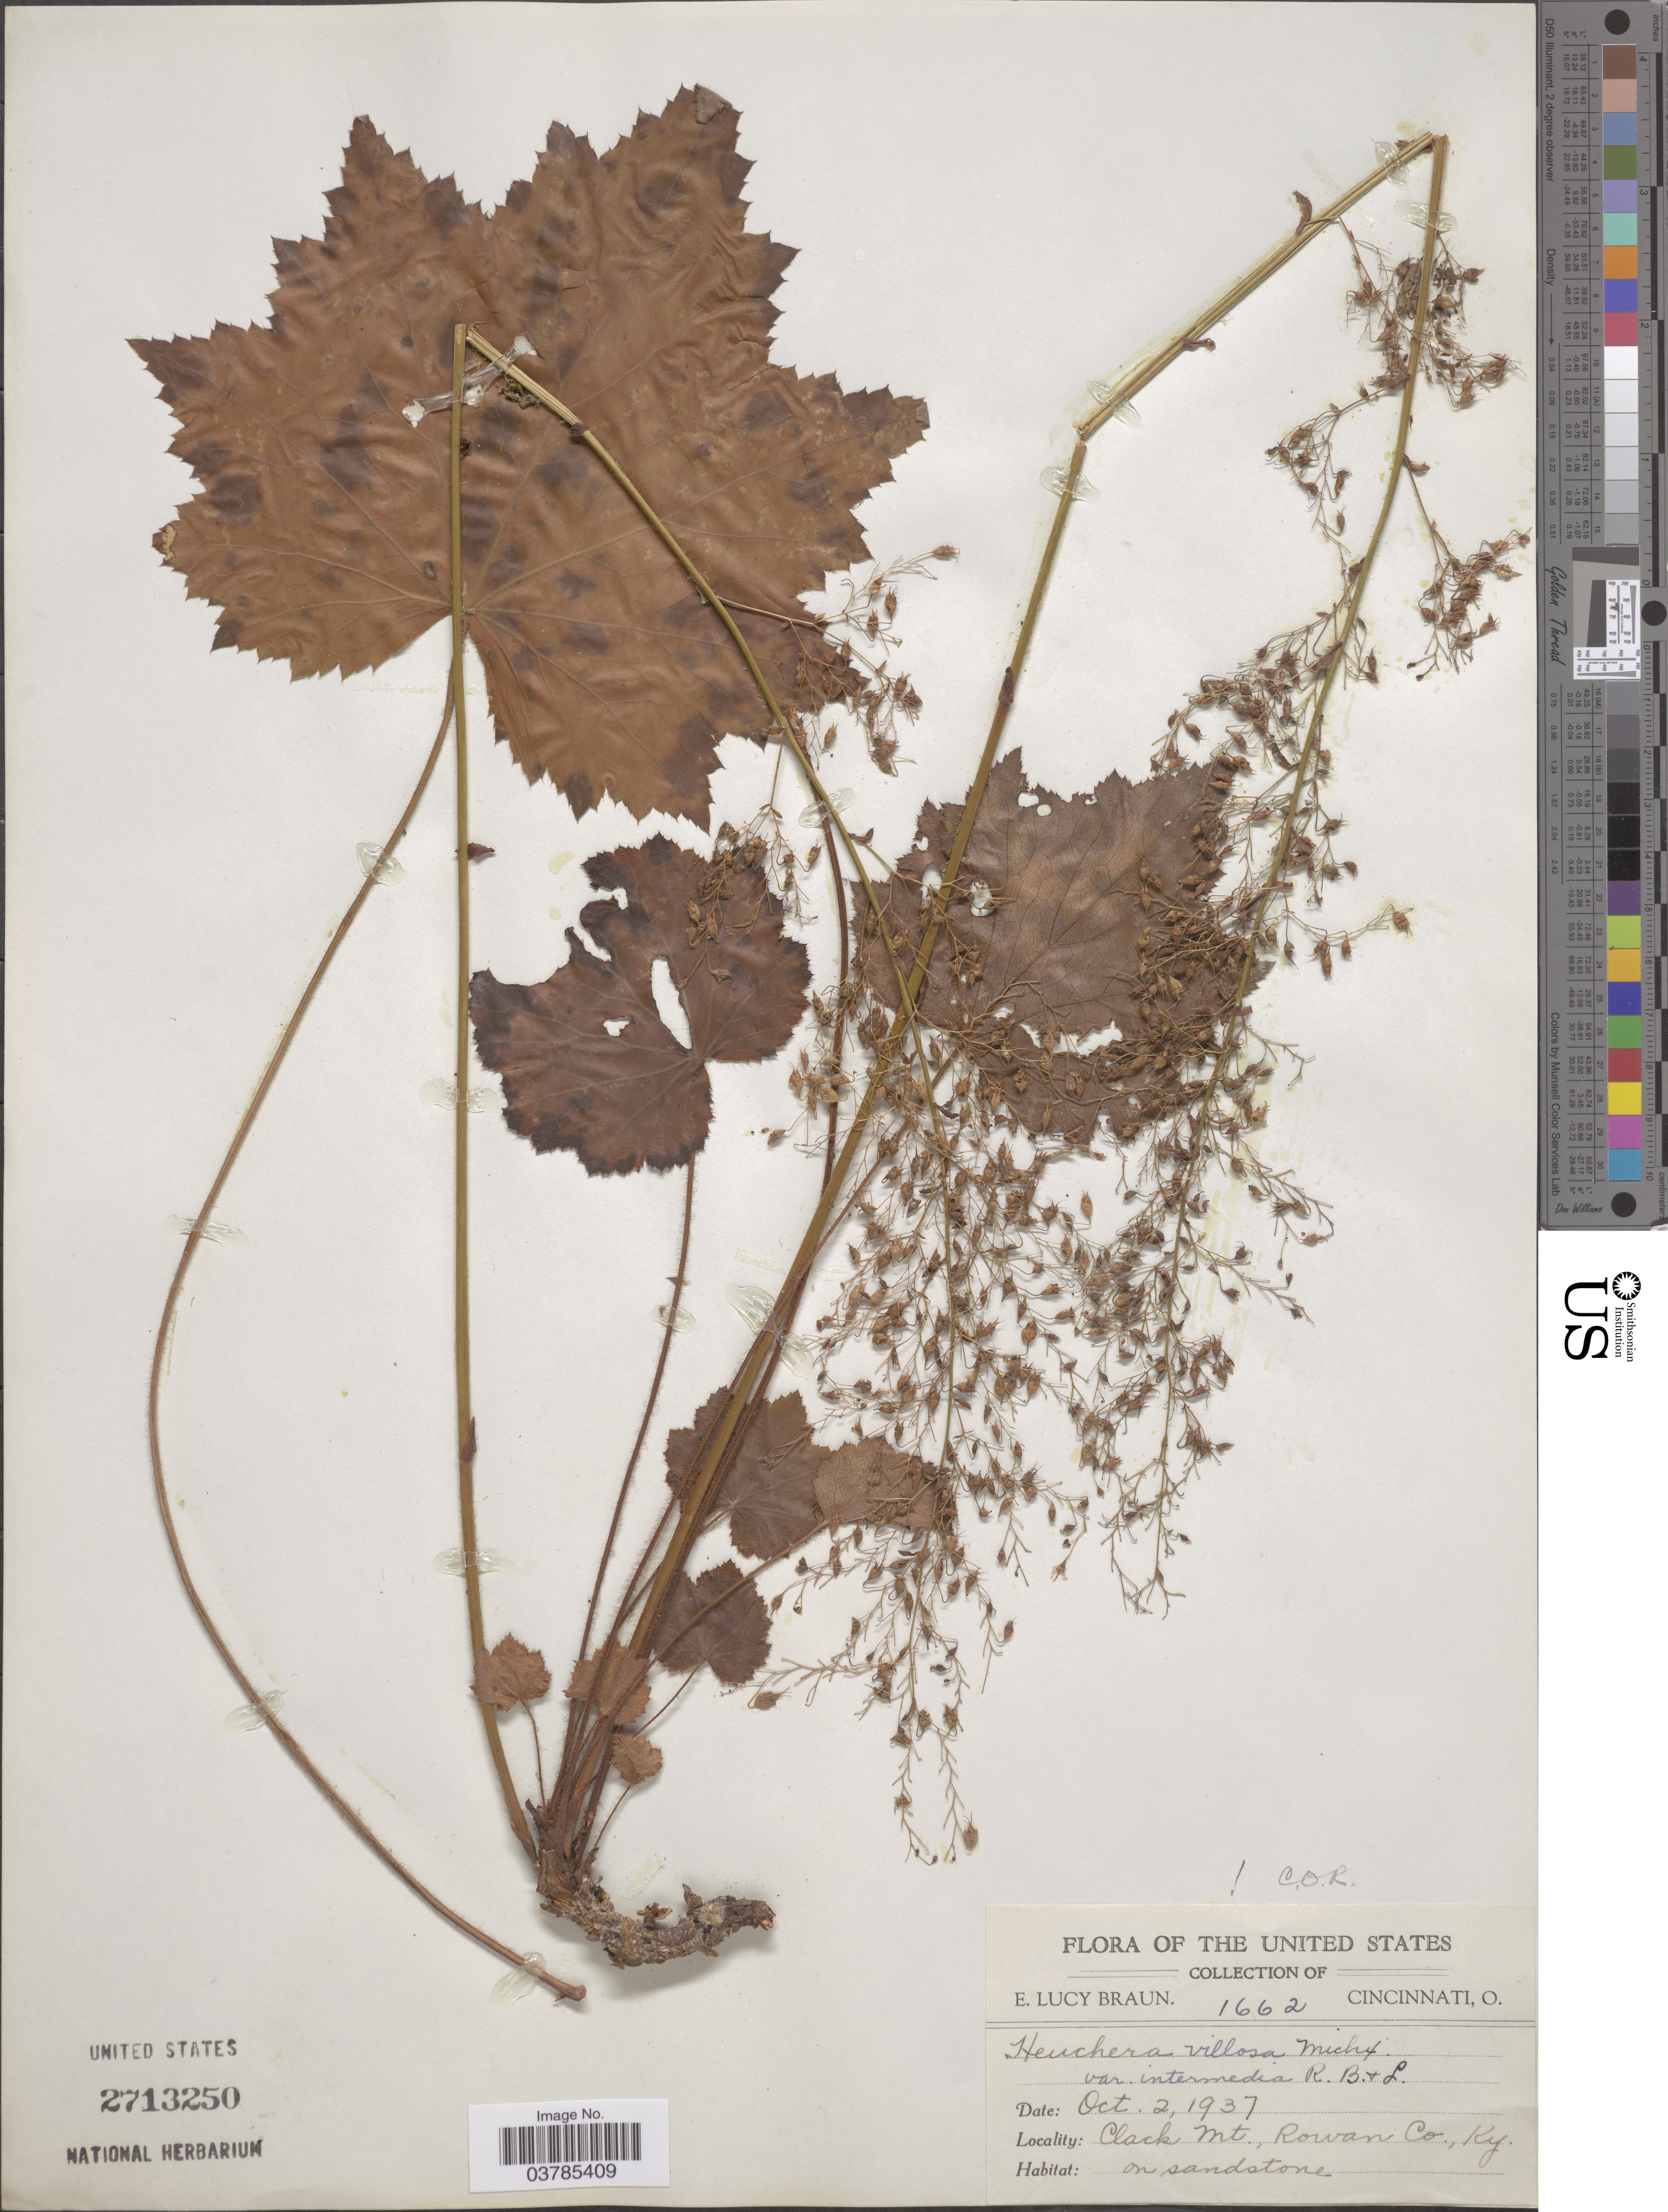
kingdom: Plantae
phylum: Tracheophyta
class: Magnoliopsida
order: Saxifragales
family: Saxifragaceae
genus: Heuchera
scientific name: Heuchera villosa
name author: Michx.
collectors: E. L. Braun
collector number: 1662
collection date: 1937-10-02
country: United States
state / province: Kentucky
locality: Clack Mt., Rowan Co.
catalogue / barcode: US 2713250